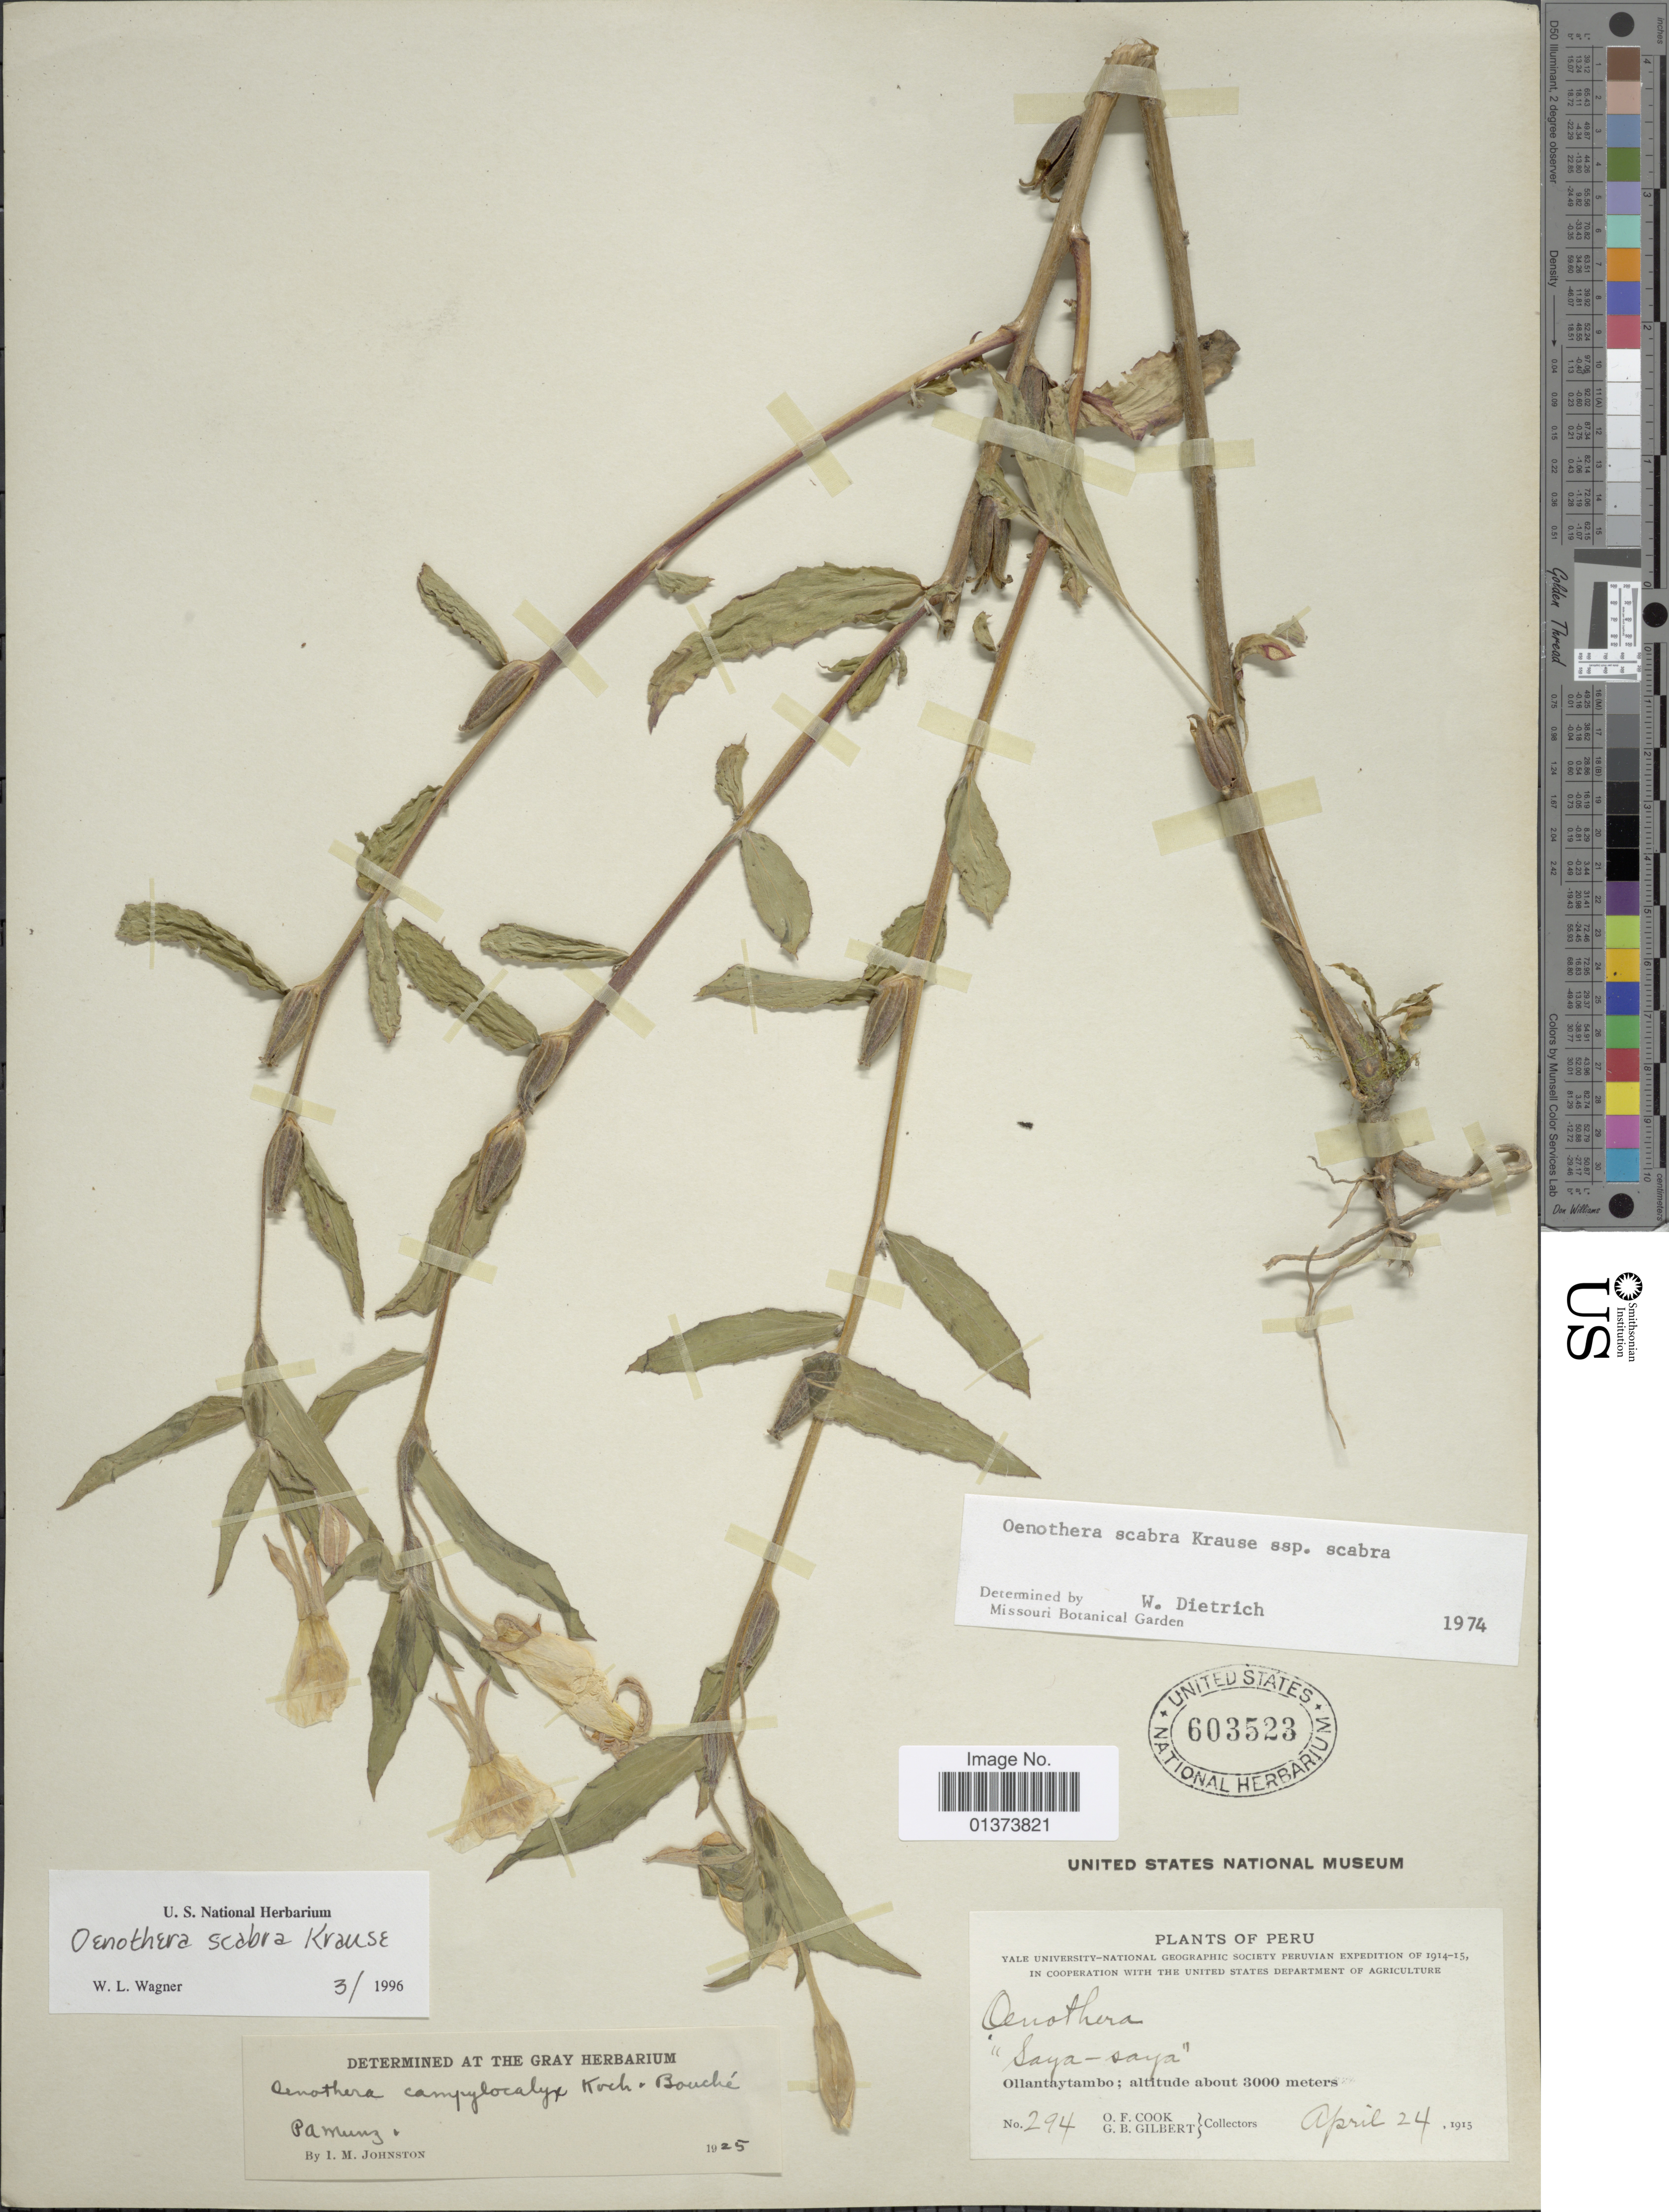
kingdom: Plantae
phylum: Tracheophyta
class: Magnoliopsida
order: Myrtales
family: Onagraceae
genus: Oenothera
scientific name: Oenothera scabra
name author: Krause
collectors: O. F. Cook & G. B. Gilbert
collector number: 294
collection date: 1915-04-24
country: Peru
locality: Ollantaytambo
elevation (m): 3000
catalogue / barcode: US 603523